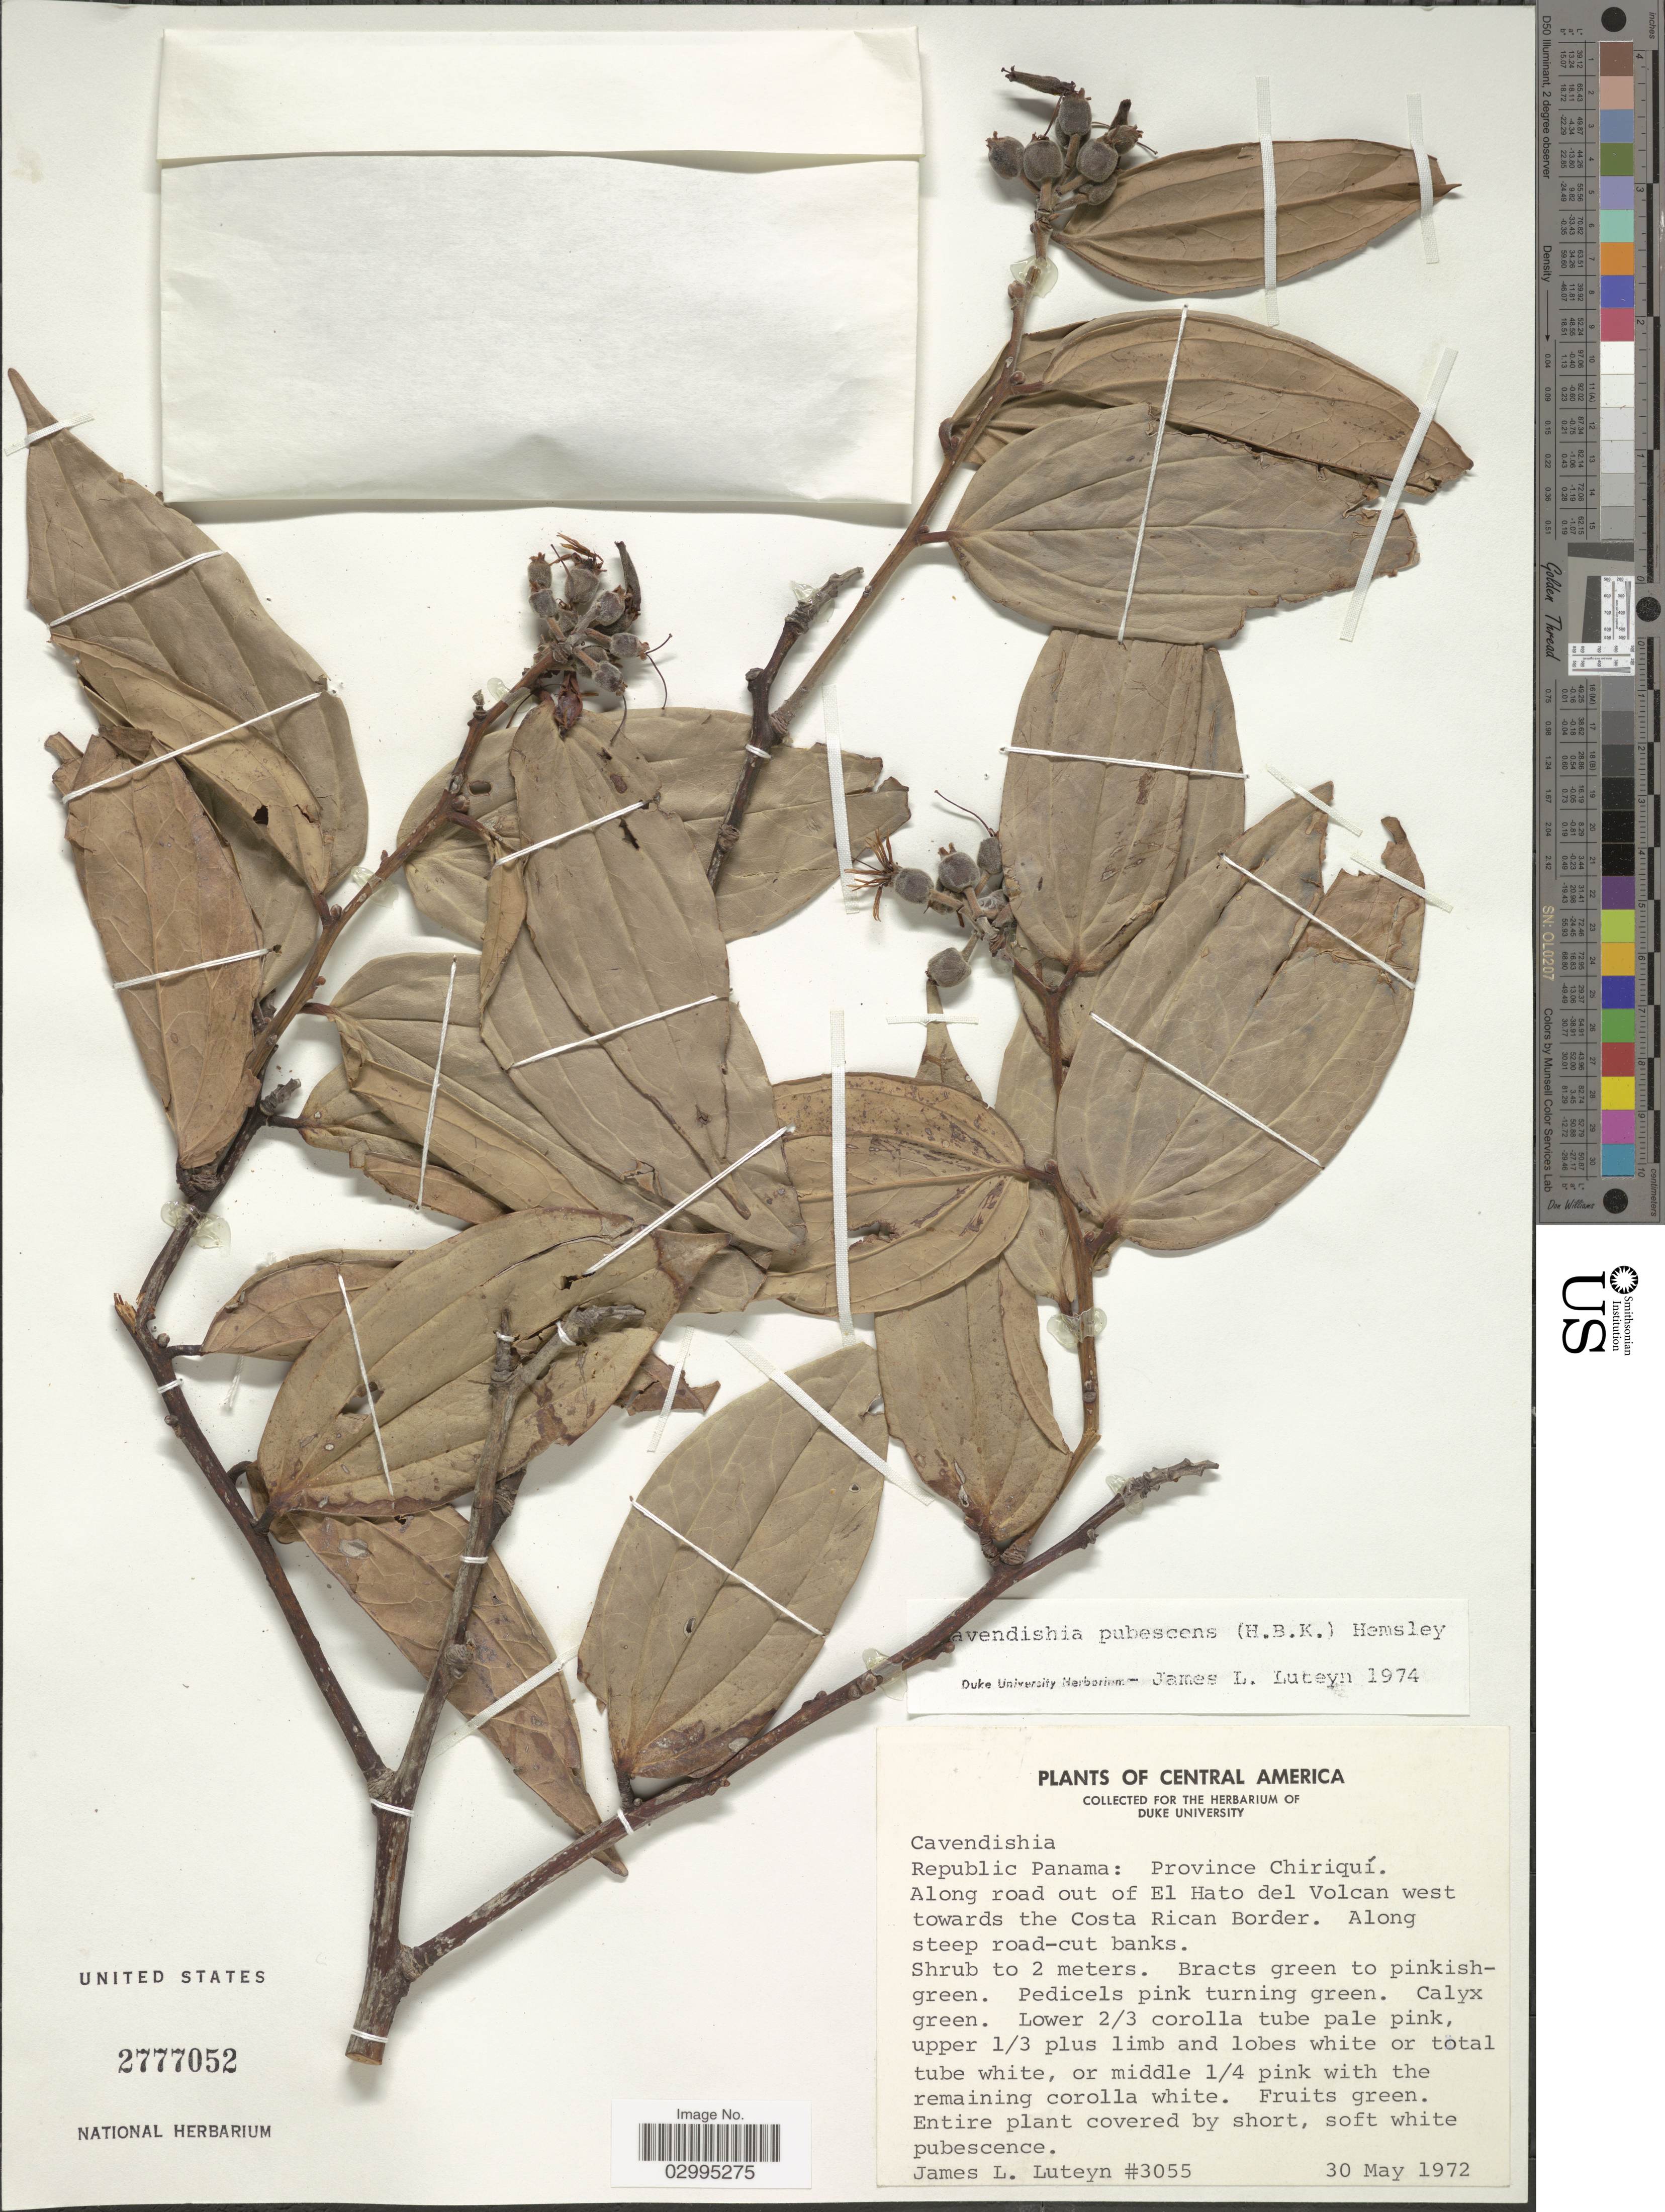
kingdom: Plantae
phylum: Tracheophyta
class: Magnoliopsida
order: Ericales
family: Ericaceae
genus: Cavendishia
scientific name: Cavendishia pubescens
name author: (Kunth) Hemsl.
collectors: J. L. Luteyn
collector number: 3055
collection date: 1972-05-30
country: Panama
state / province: Chiriqui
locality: Along road out of El Hato del Volcan west towards the Costa Rican Border. Along steep road-cut banks.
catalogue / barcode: US 2777052